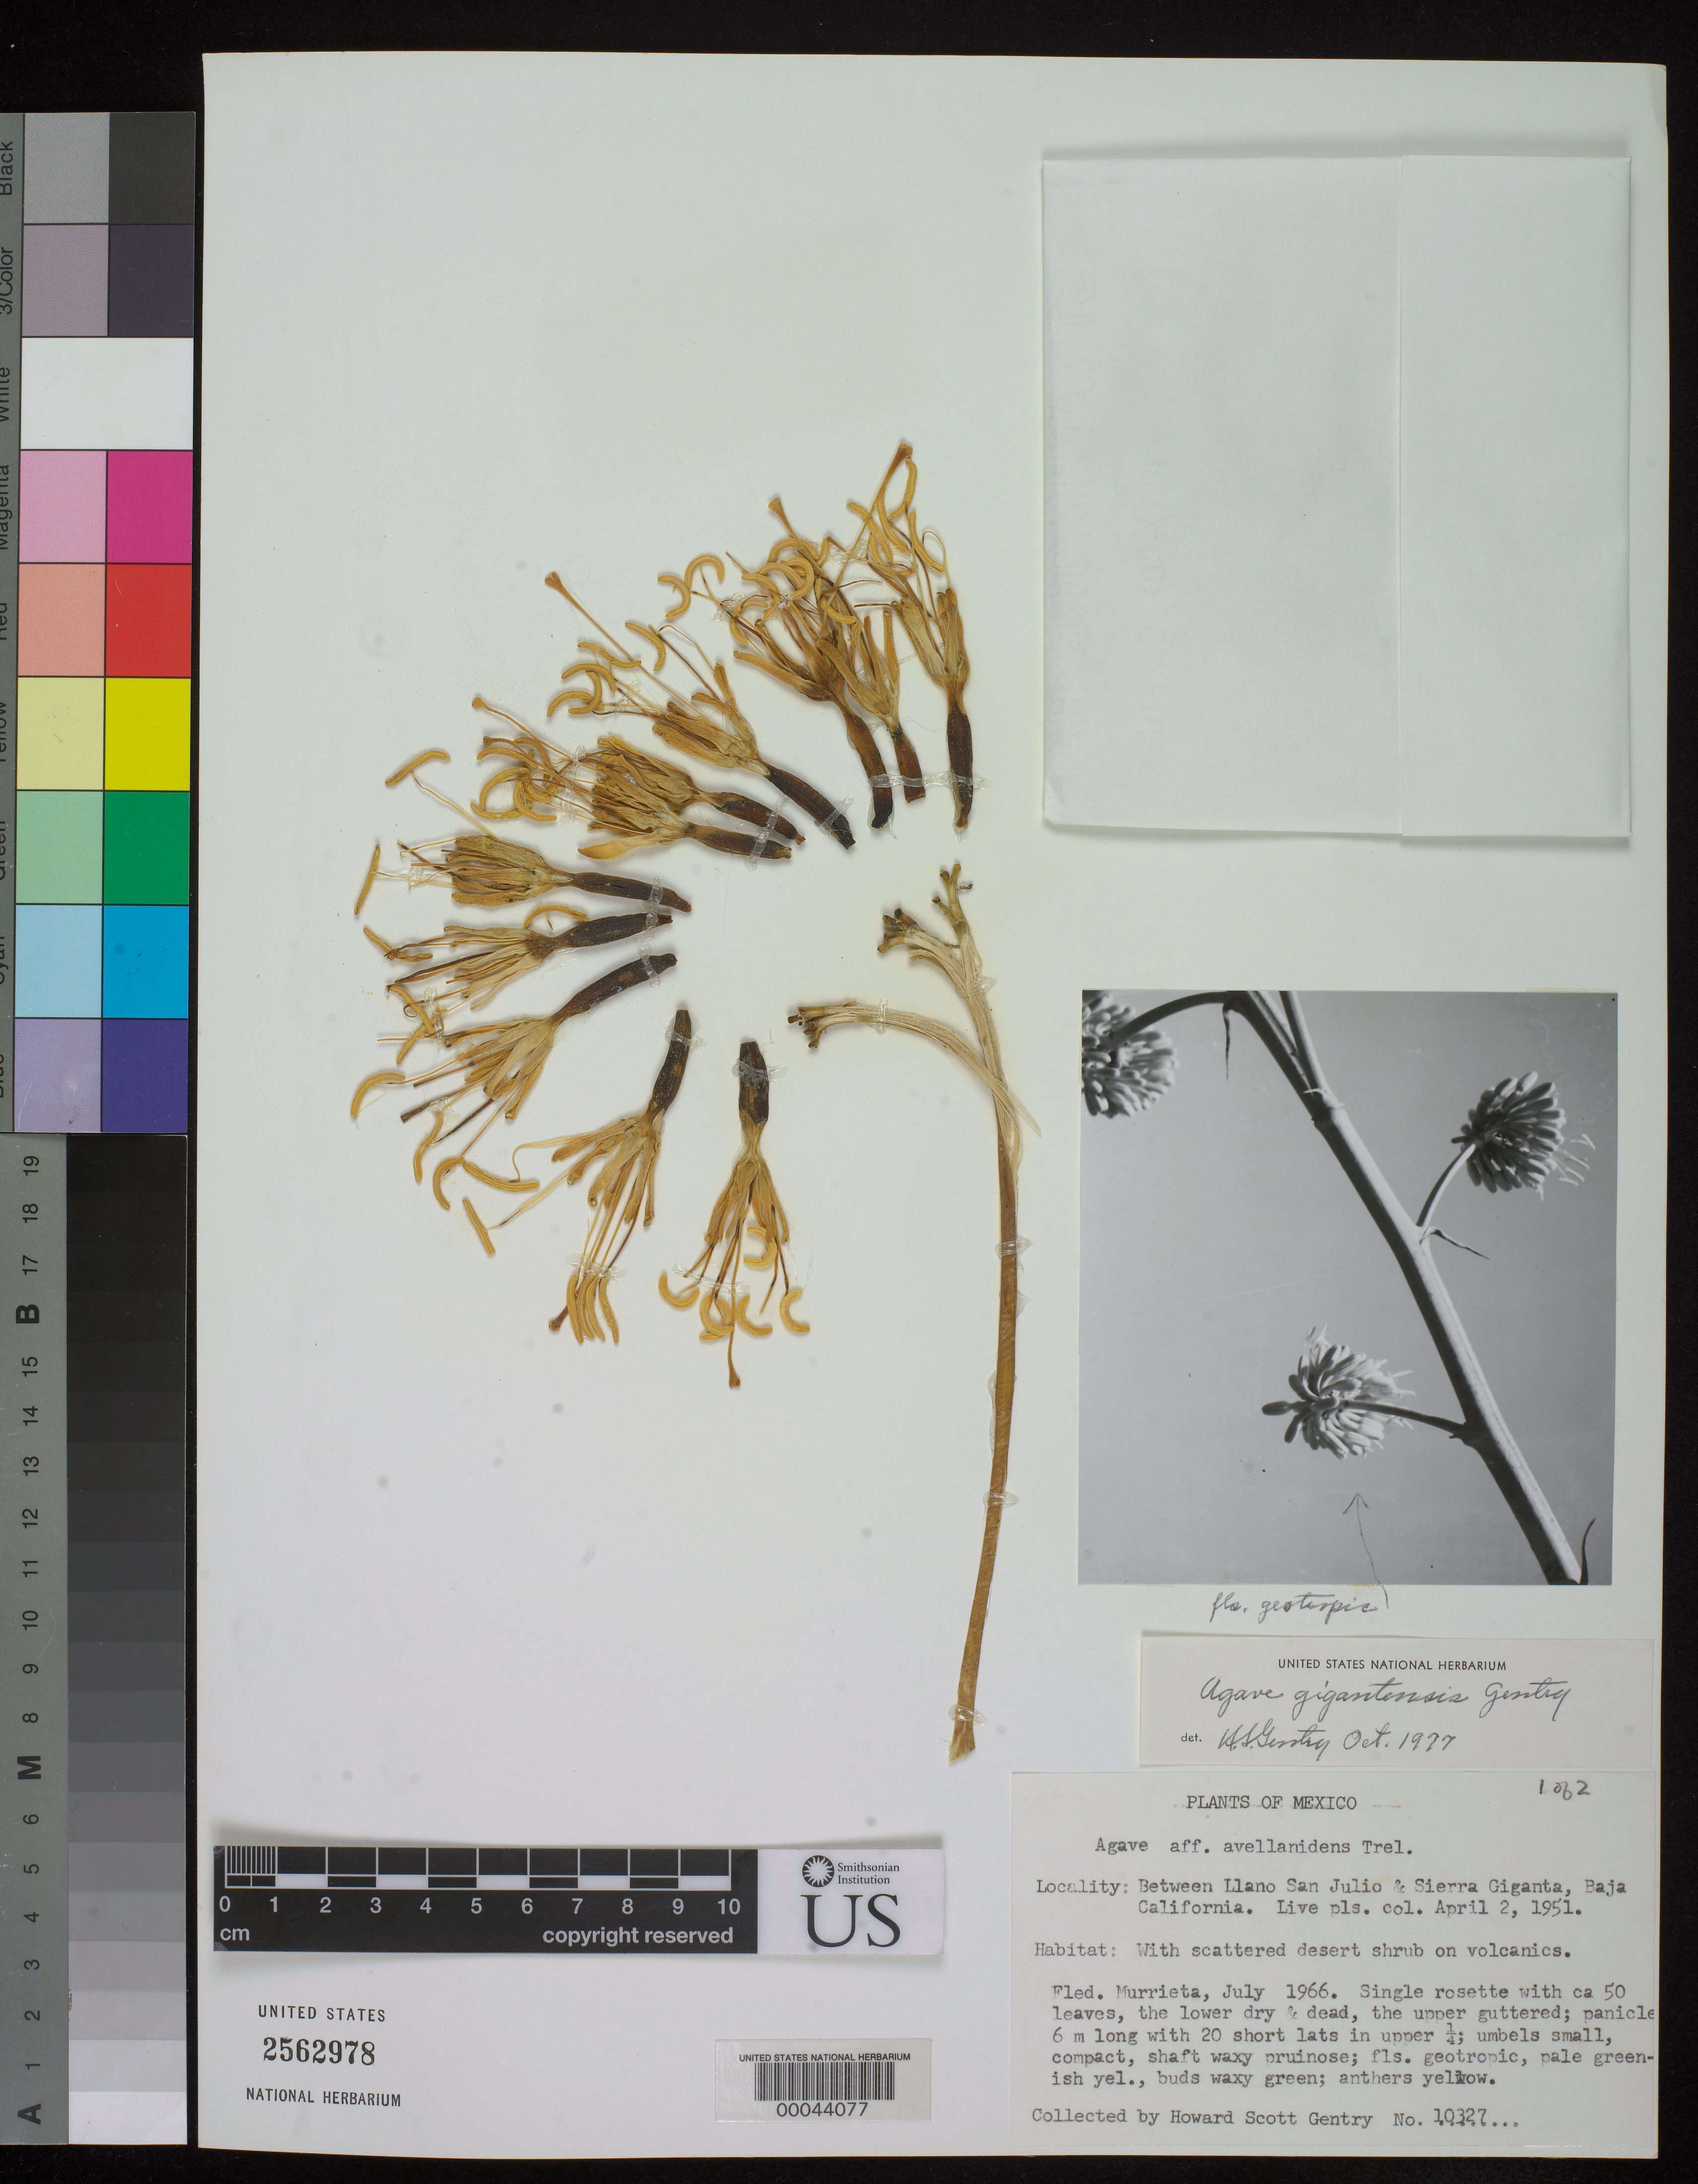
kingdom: Plantae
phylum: Tracheophyta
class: Liliopsida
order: Asparagales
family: Asparagaceae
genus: Agave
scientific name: Agave gigantensis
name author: Gentry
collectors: H. S. Gentry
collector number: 10327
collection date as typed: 02 Apr 1951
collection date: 1951-04-02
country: Mexico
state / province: Baja California Sur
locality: Between Llano San Julio and Sierra Giganta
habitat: With scattered desert shrub on volcanics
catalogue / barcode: US 2562978